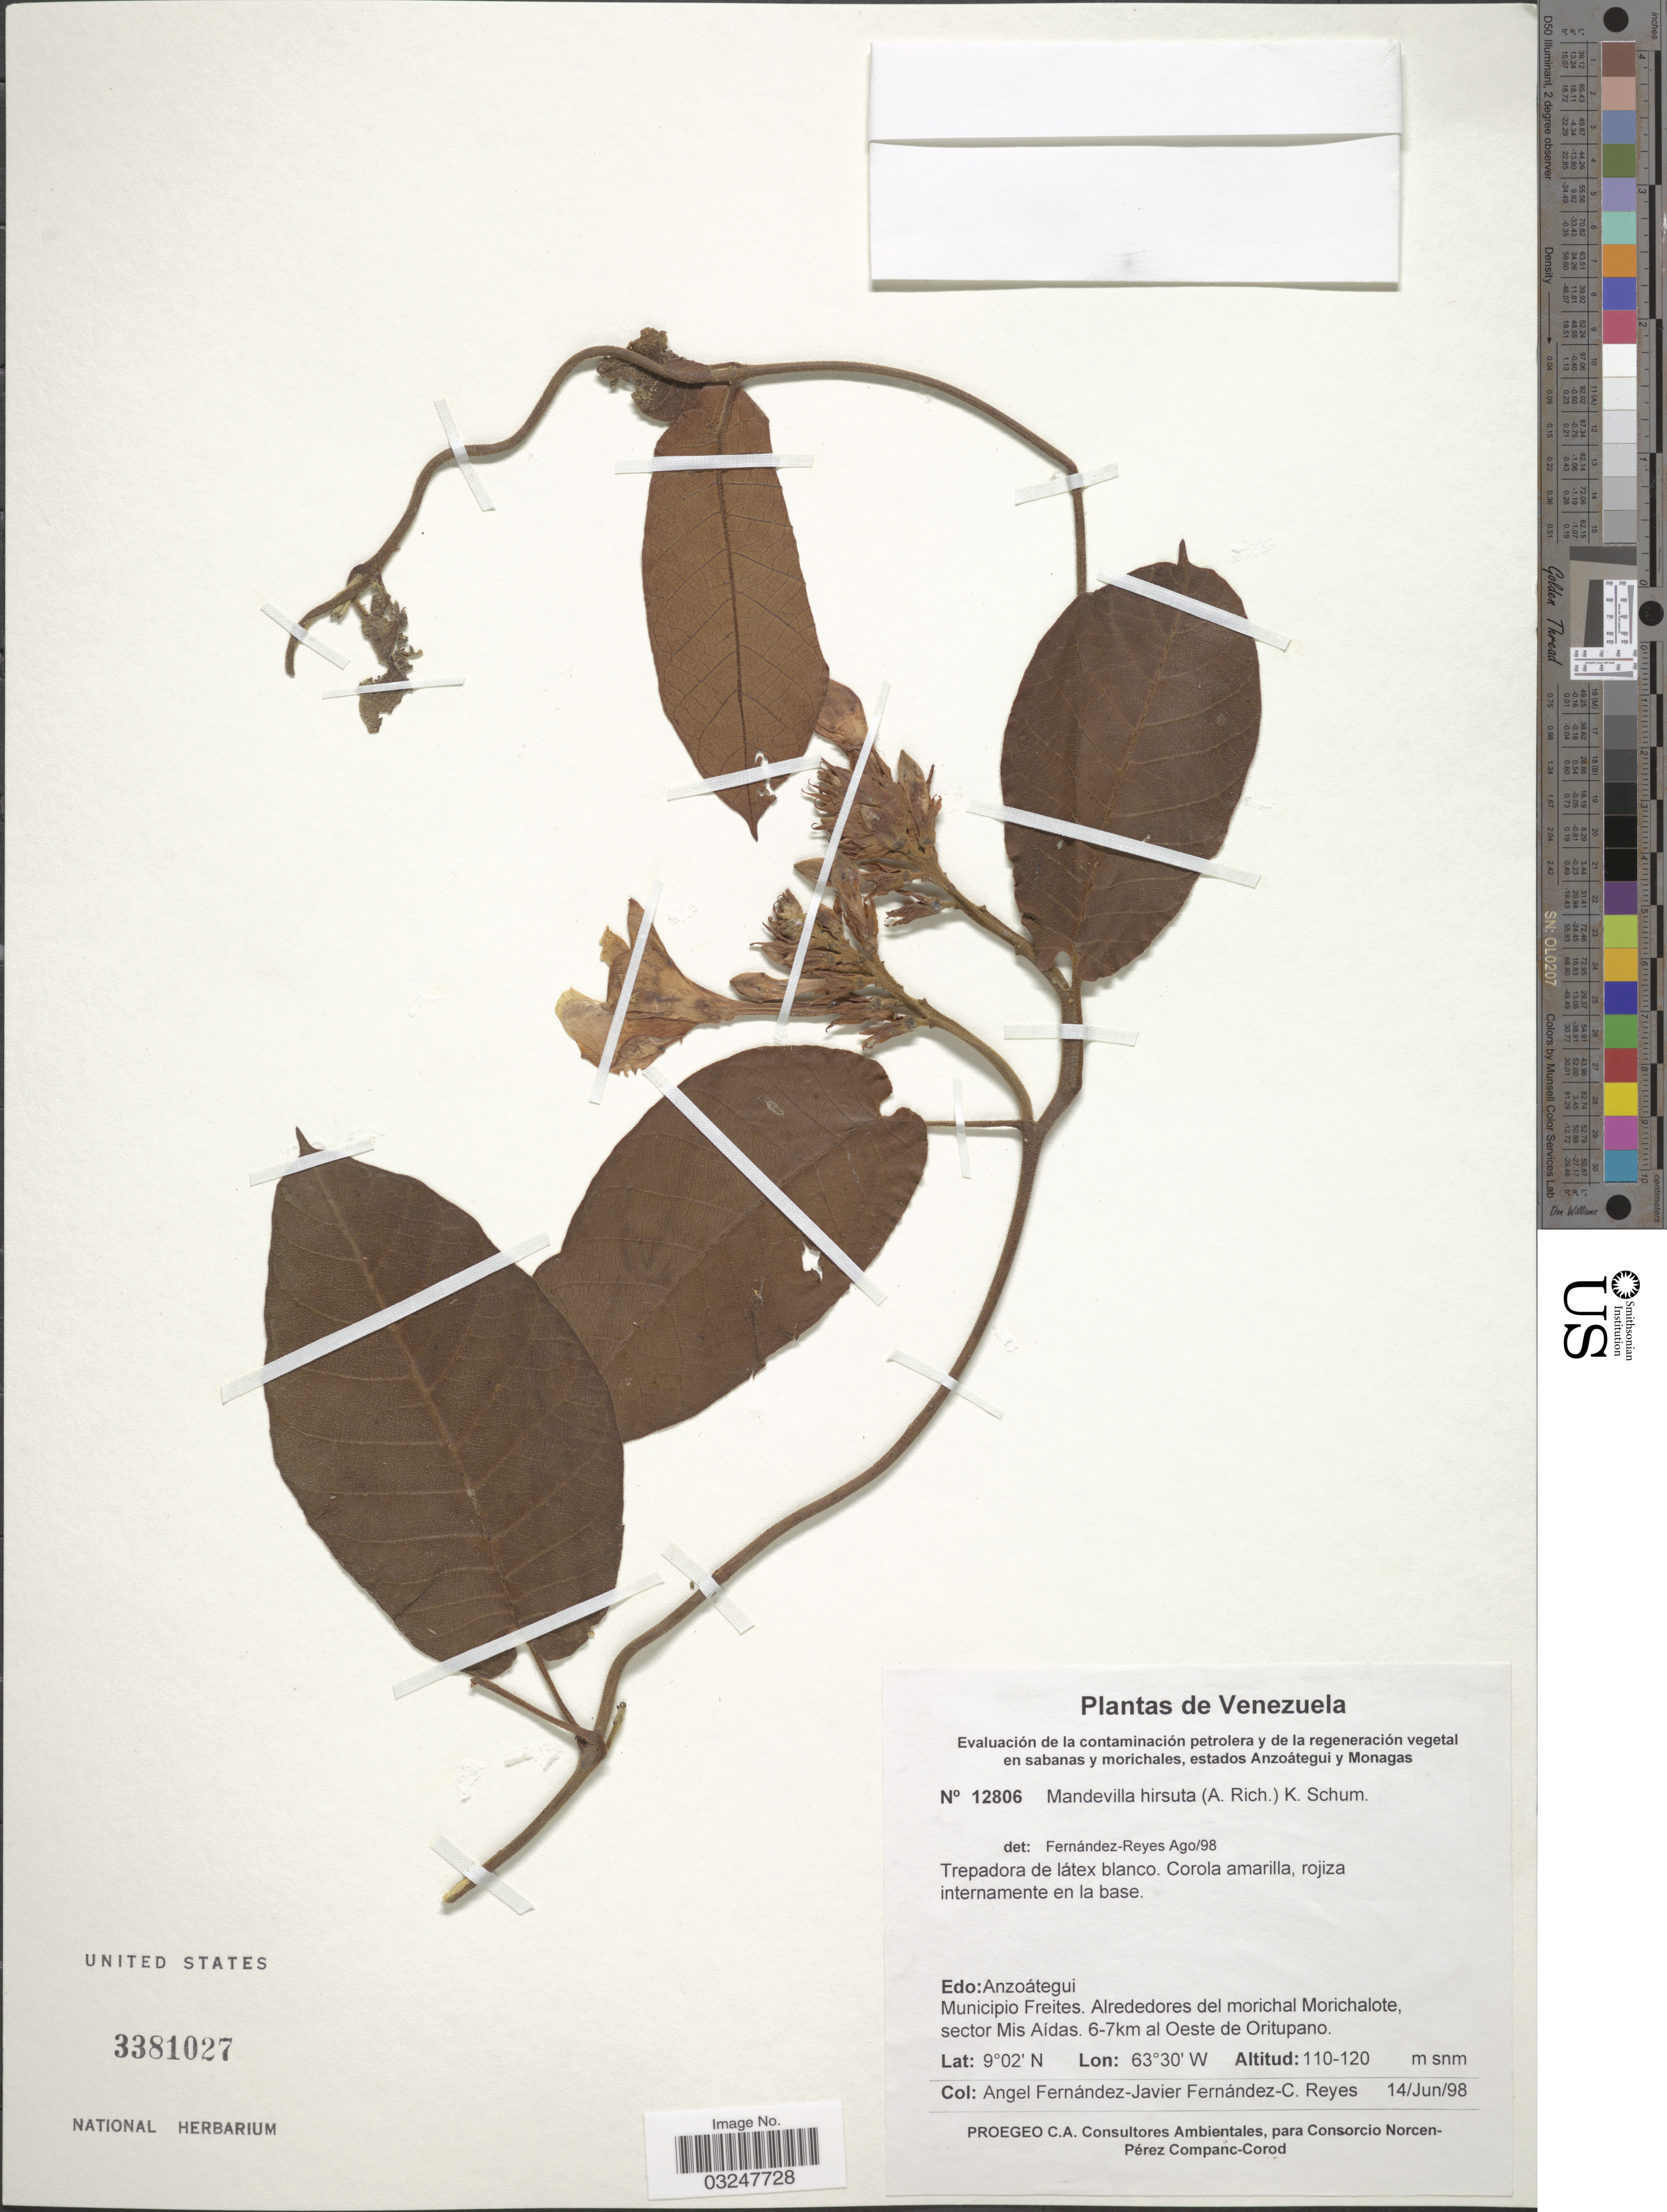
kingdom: Plantae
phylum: Tracheophyta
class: Magnoliopsida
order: Gentianales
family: Apocynaceae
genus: Mandevilla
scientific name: Mandevilla hirsuta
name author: (Rich.) K. Schum.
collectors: Á. Fernández, J. Fernández & C. Reyes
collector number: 12806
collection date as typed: Transcribed d/m/y: 14/6/98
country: Venezuela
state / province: Anzoategui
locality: Municipio Freitas, Alrededores del morichal Morichalote, sector Mis Aídas, 6-7km al Oeste de Oritupano.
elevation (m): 110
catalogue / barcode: US 3381027